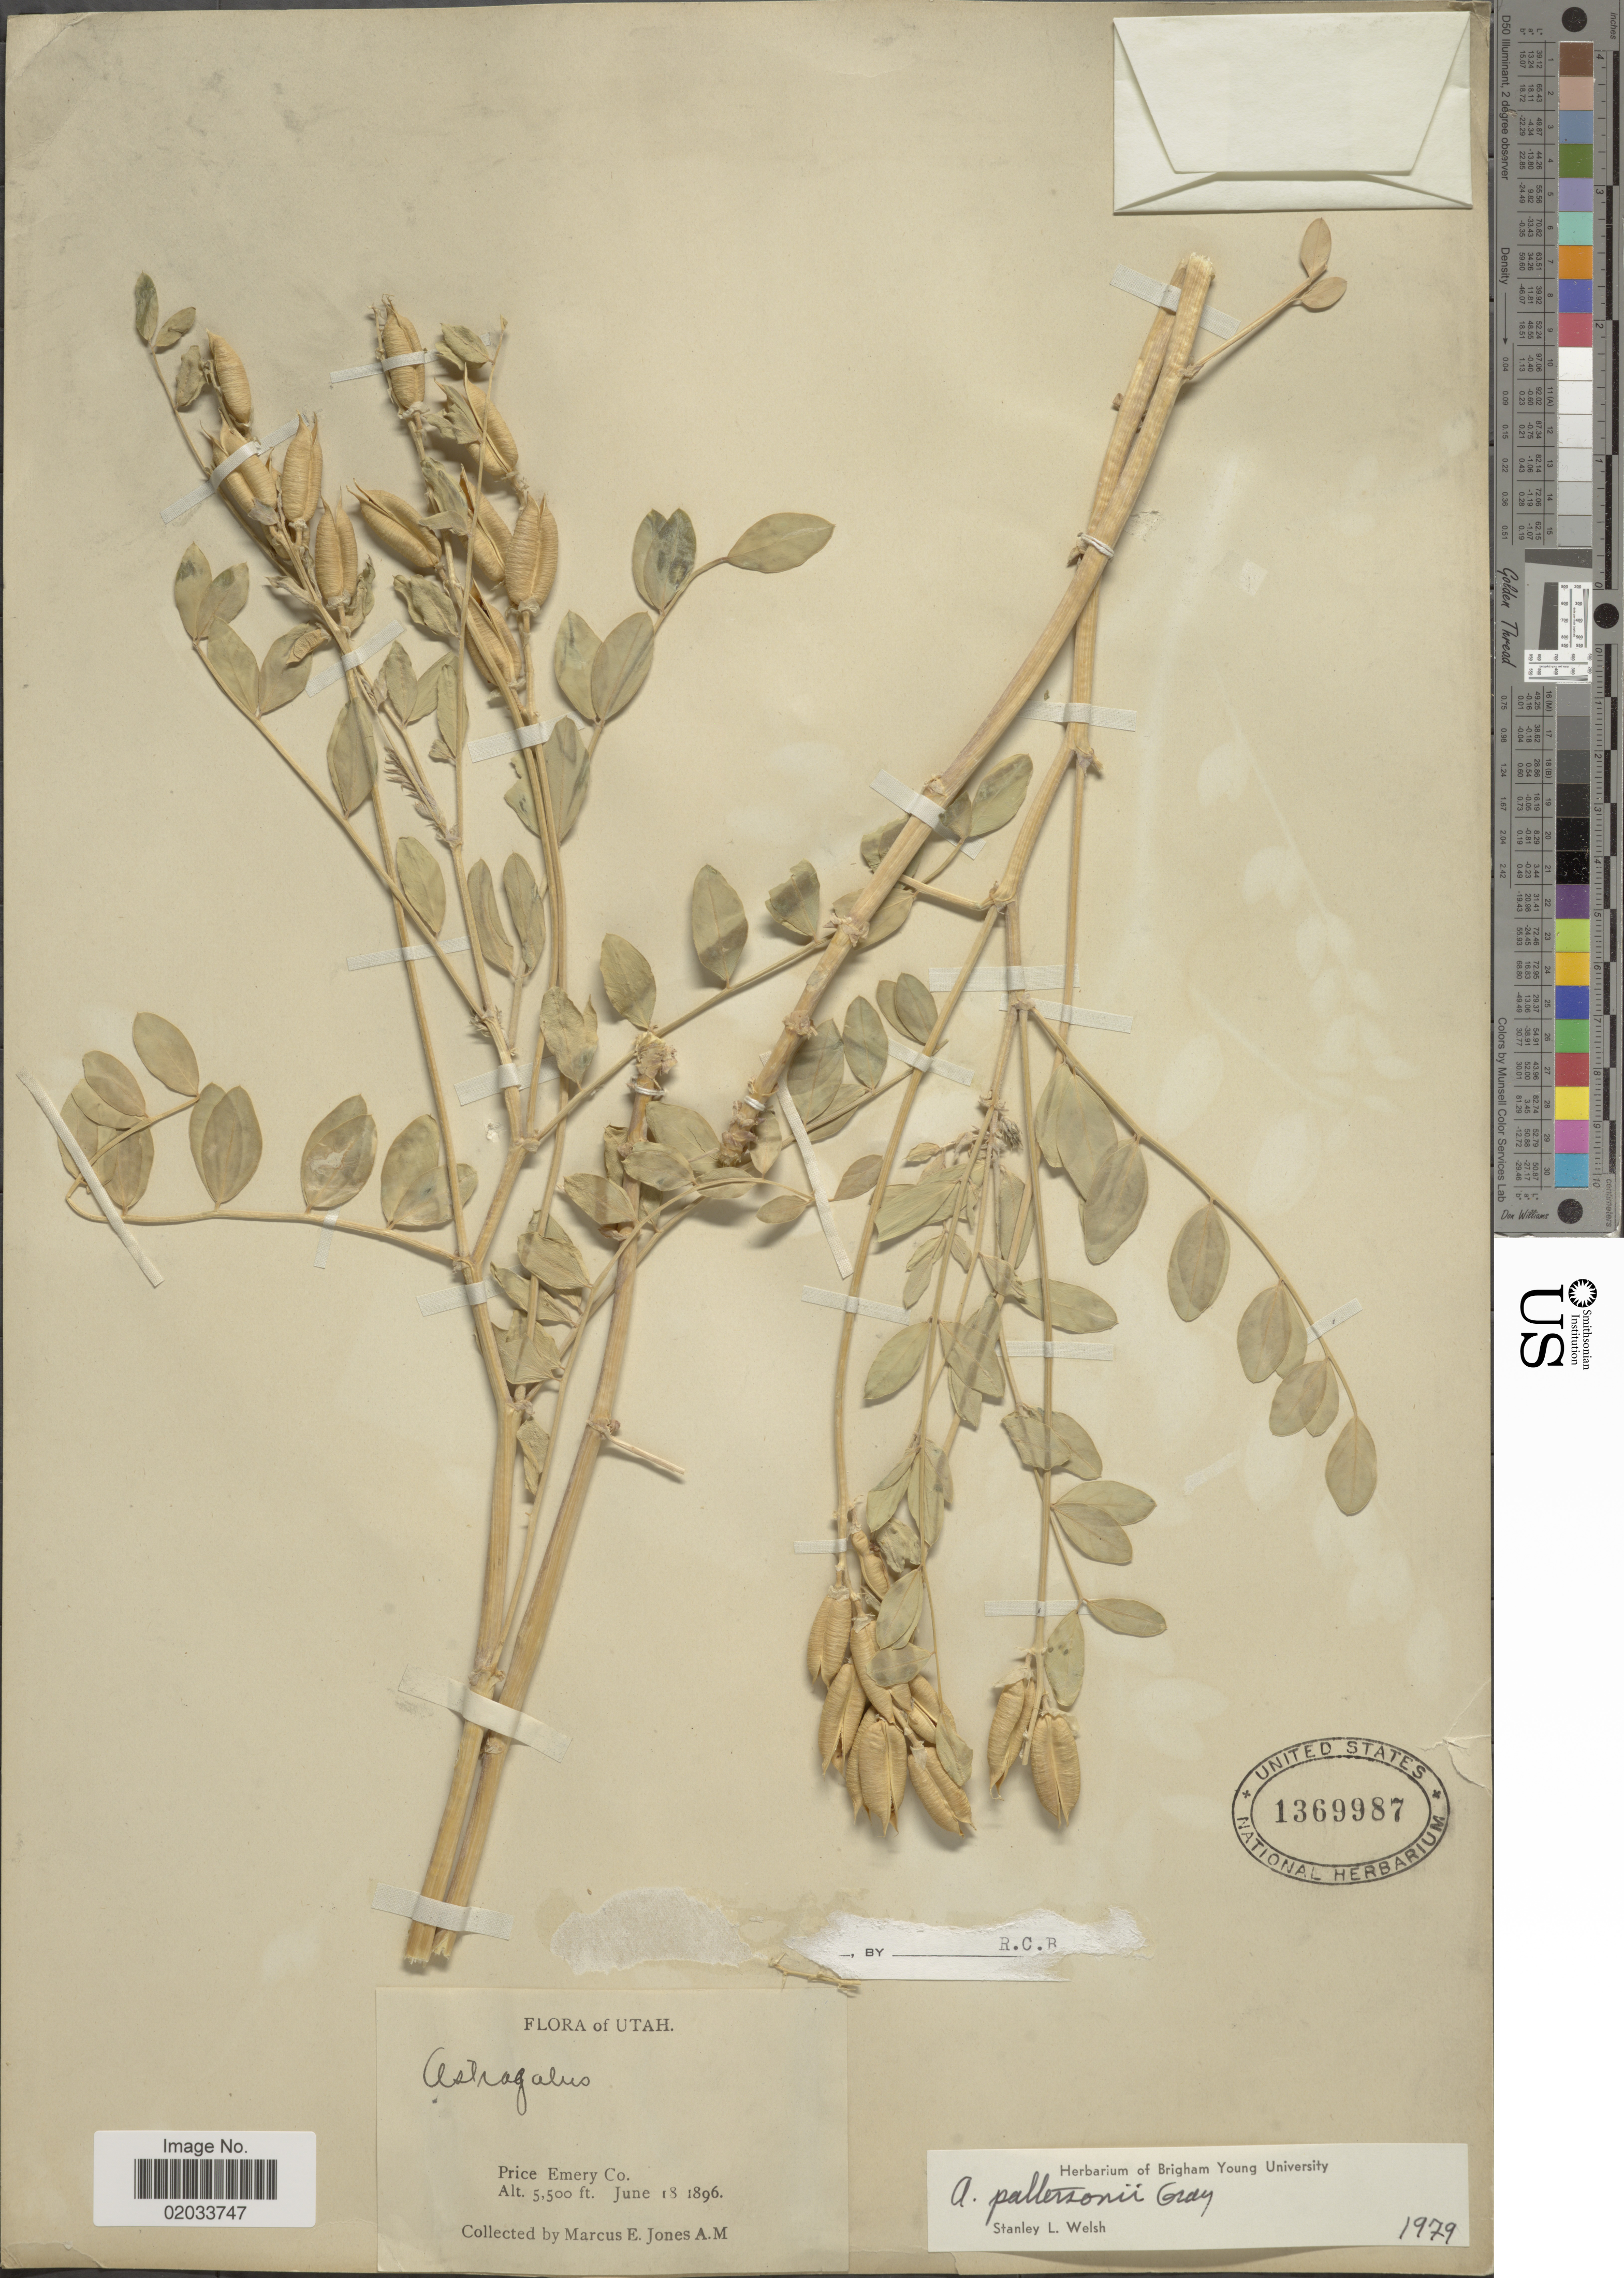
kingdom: Plantae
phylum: Tracheophyta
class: Magnoliopsida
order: Fabales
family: Fabaceae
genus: Astragalus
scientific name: Astragalus pattersonii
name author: (A. Gray) A. Gray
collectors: M. E. Jones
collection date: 1896-06-18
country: United States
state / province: Utah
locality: Price Emery Co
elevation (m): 1676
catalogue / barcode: US 1369987